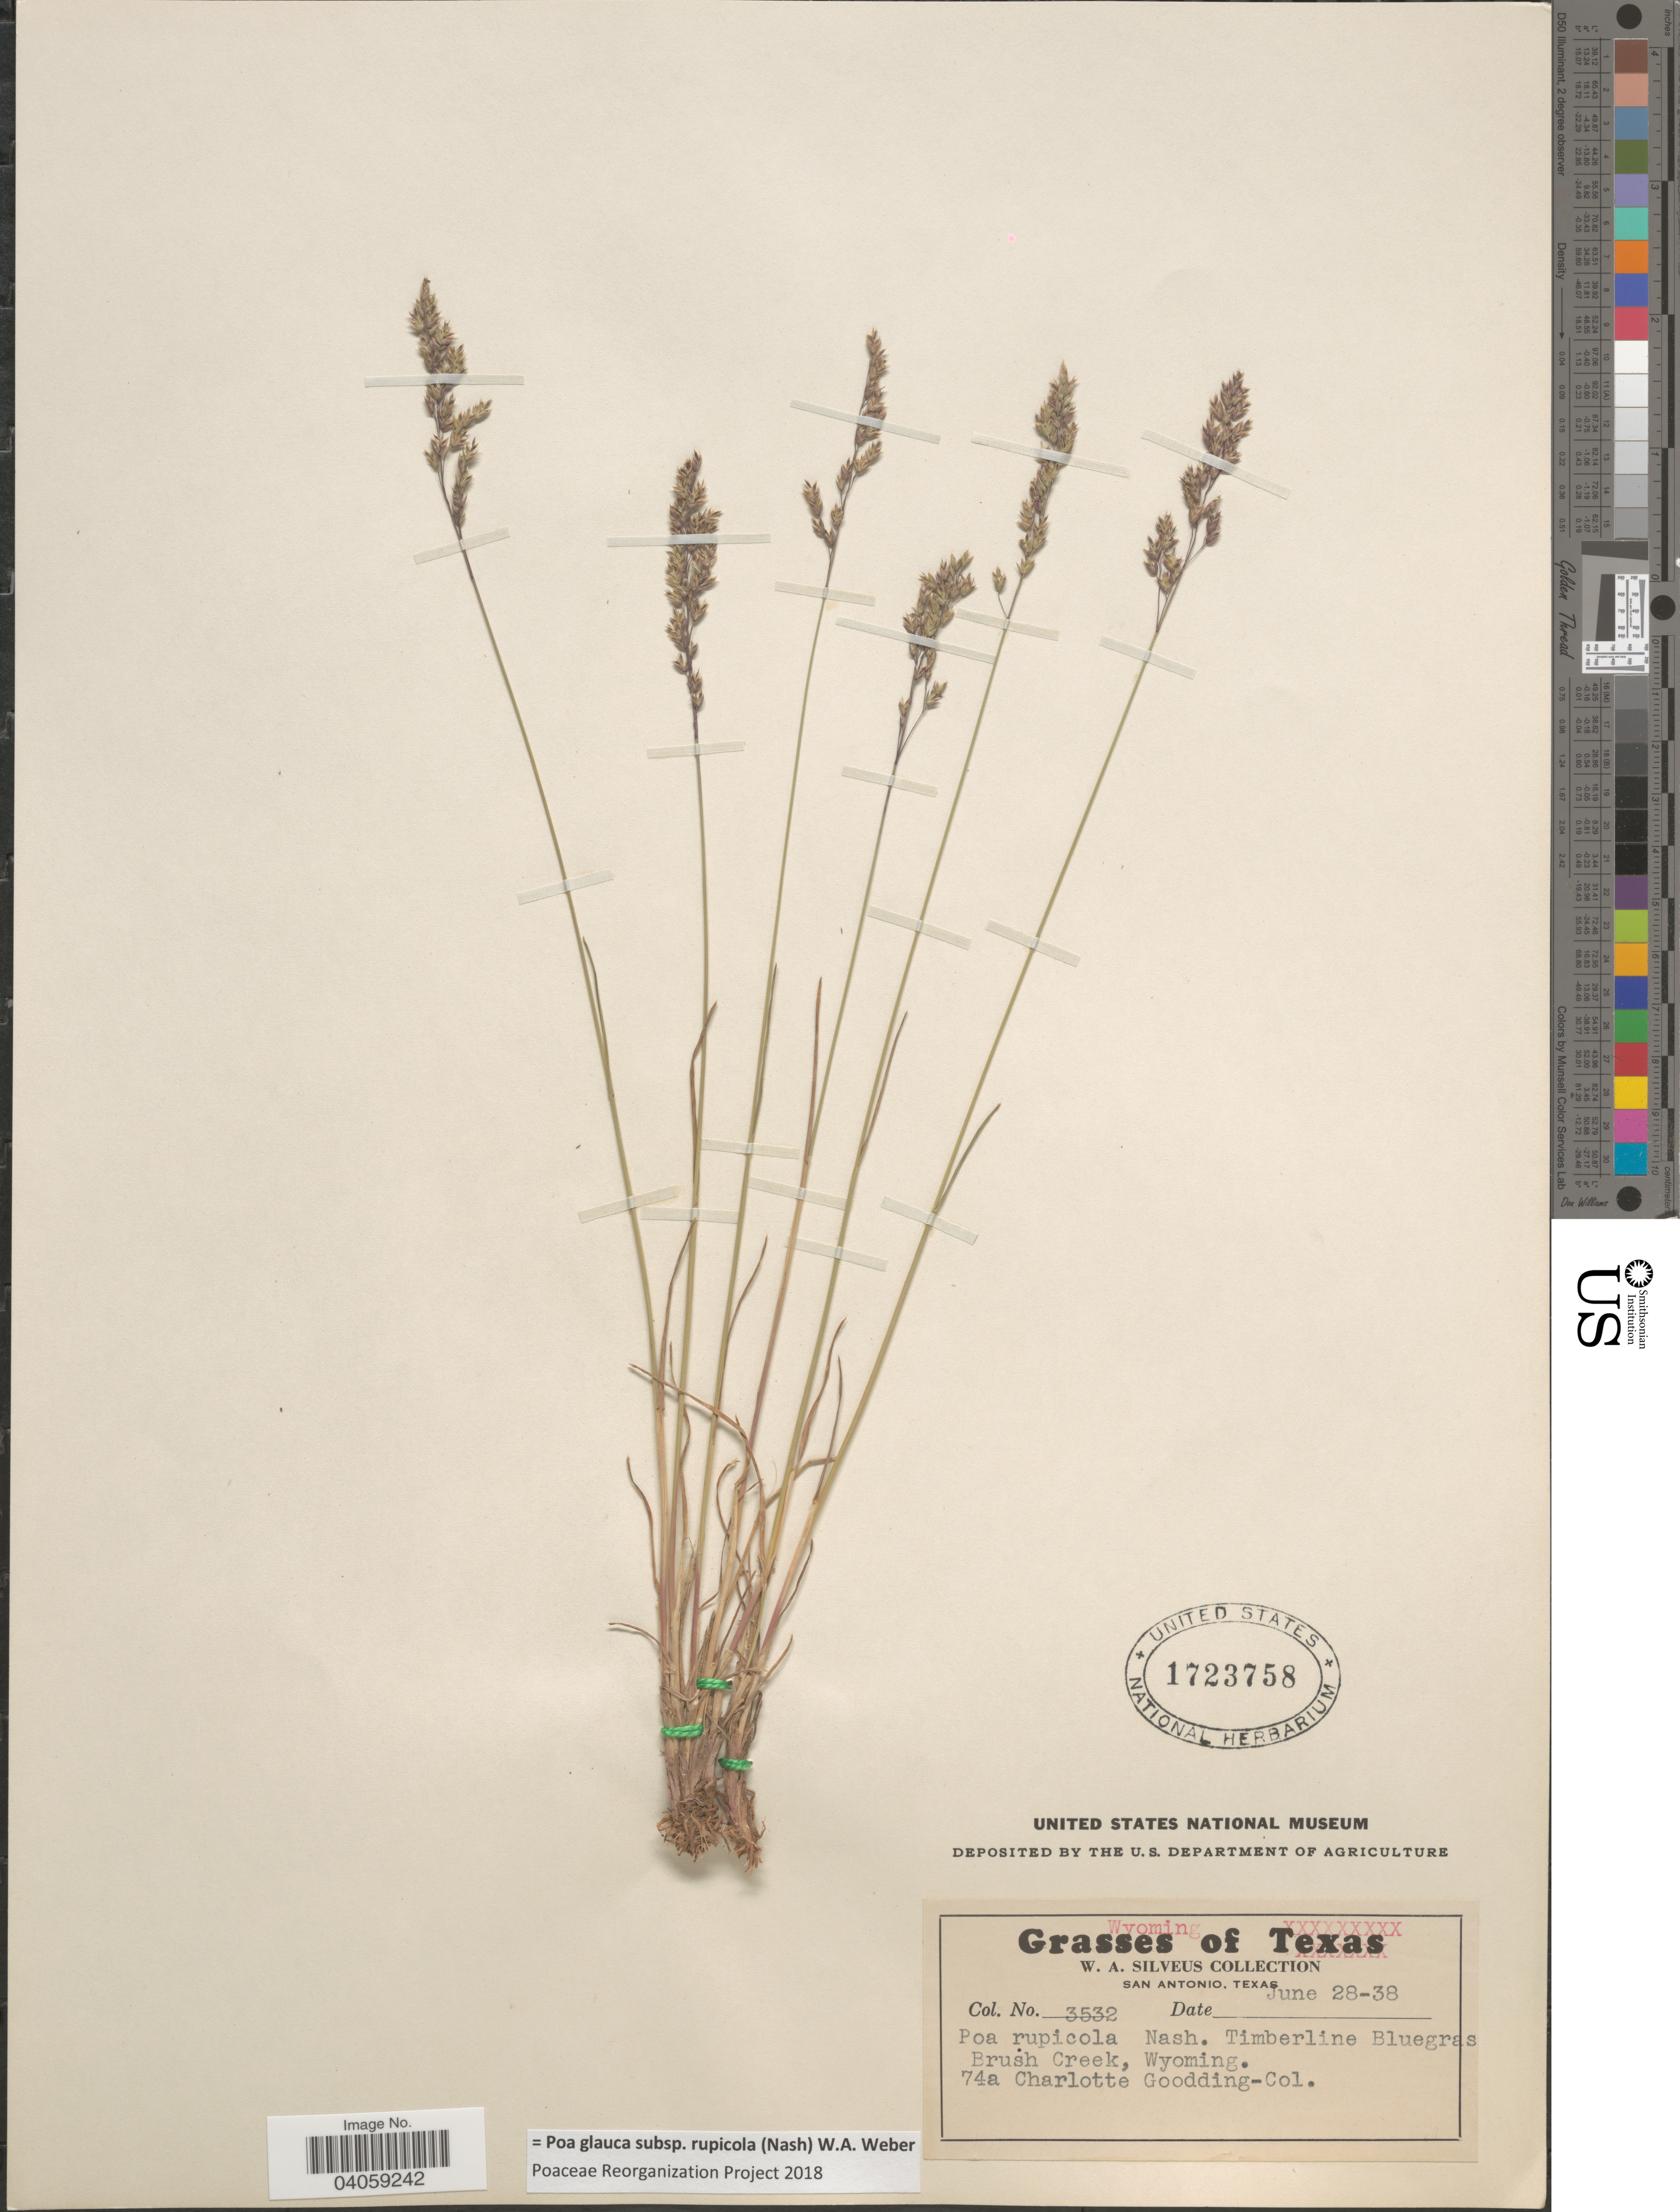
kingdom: Plantae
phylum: Tracheophyta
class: Liliopsida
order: Poales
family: Poaceae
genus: Poa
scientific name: Poa glauca subsp. rupicola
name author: (Nash) W.A. Weber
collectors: C. Goodding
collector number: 3532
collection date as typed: Transcribed d/m/y: 28/6/38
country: United States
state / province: Wyoming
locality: Brush Creek.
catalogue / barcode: US 1723758